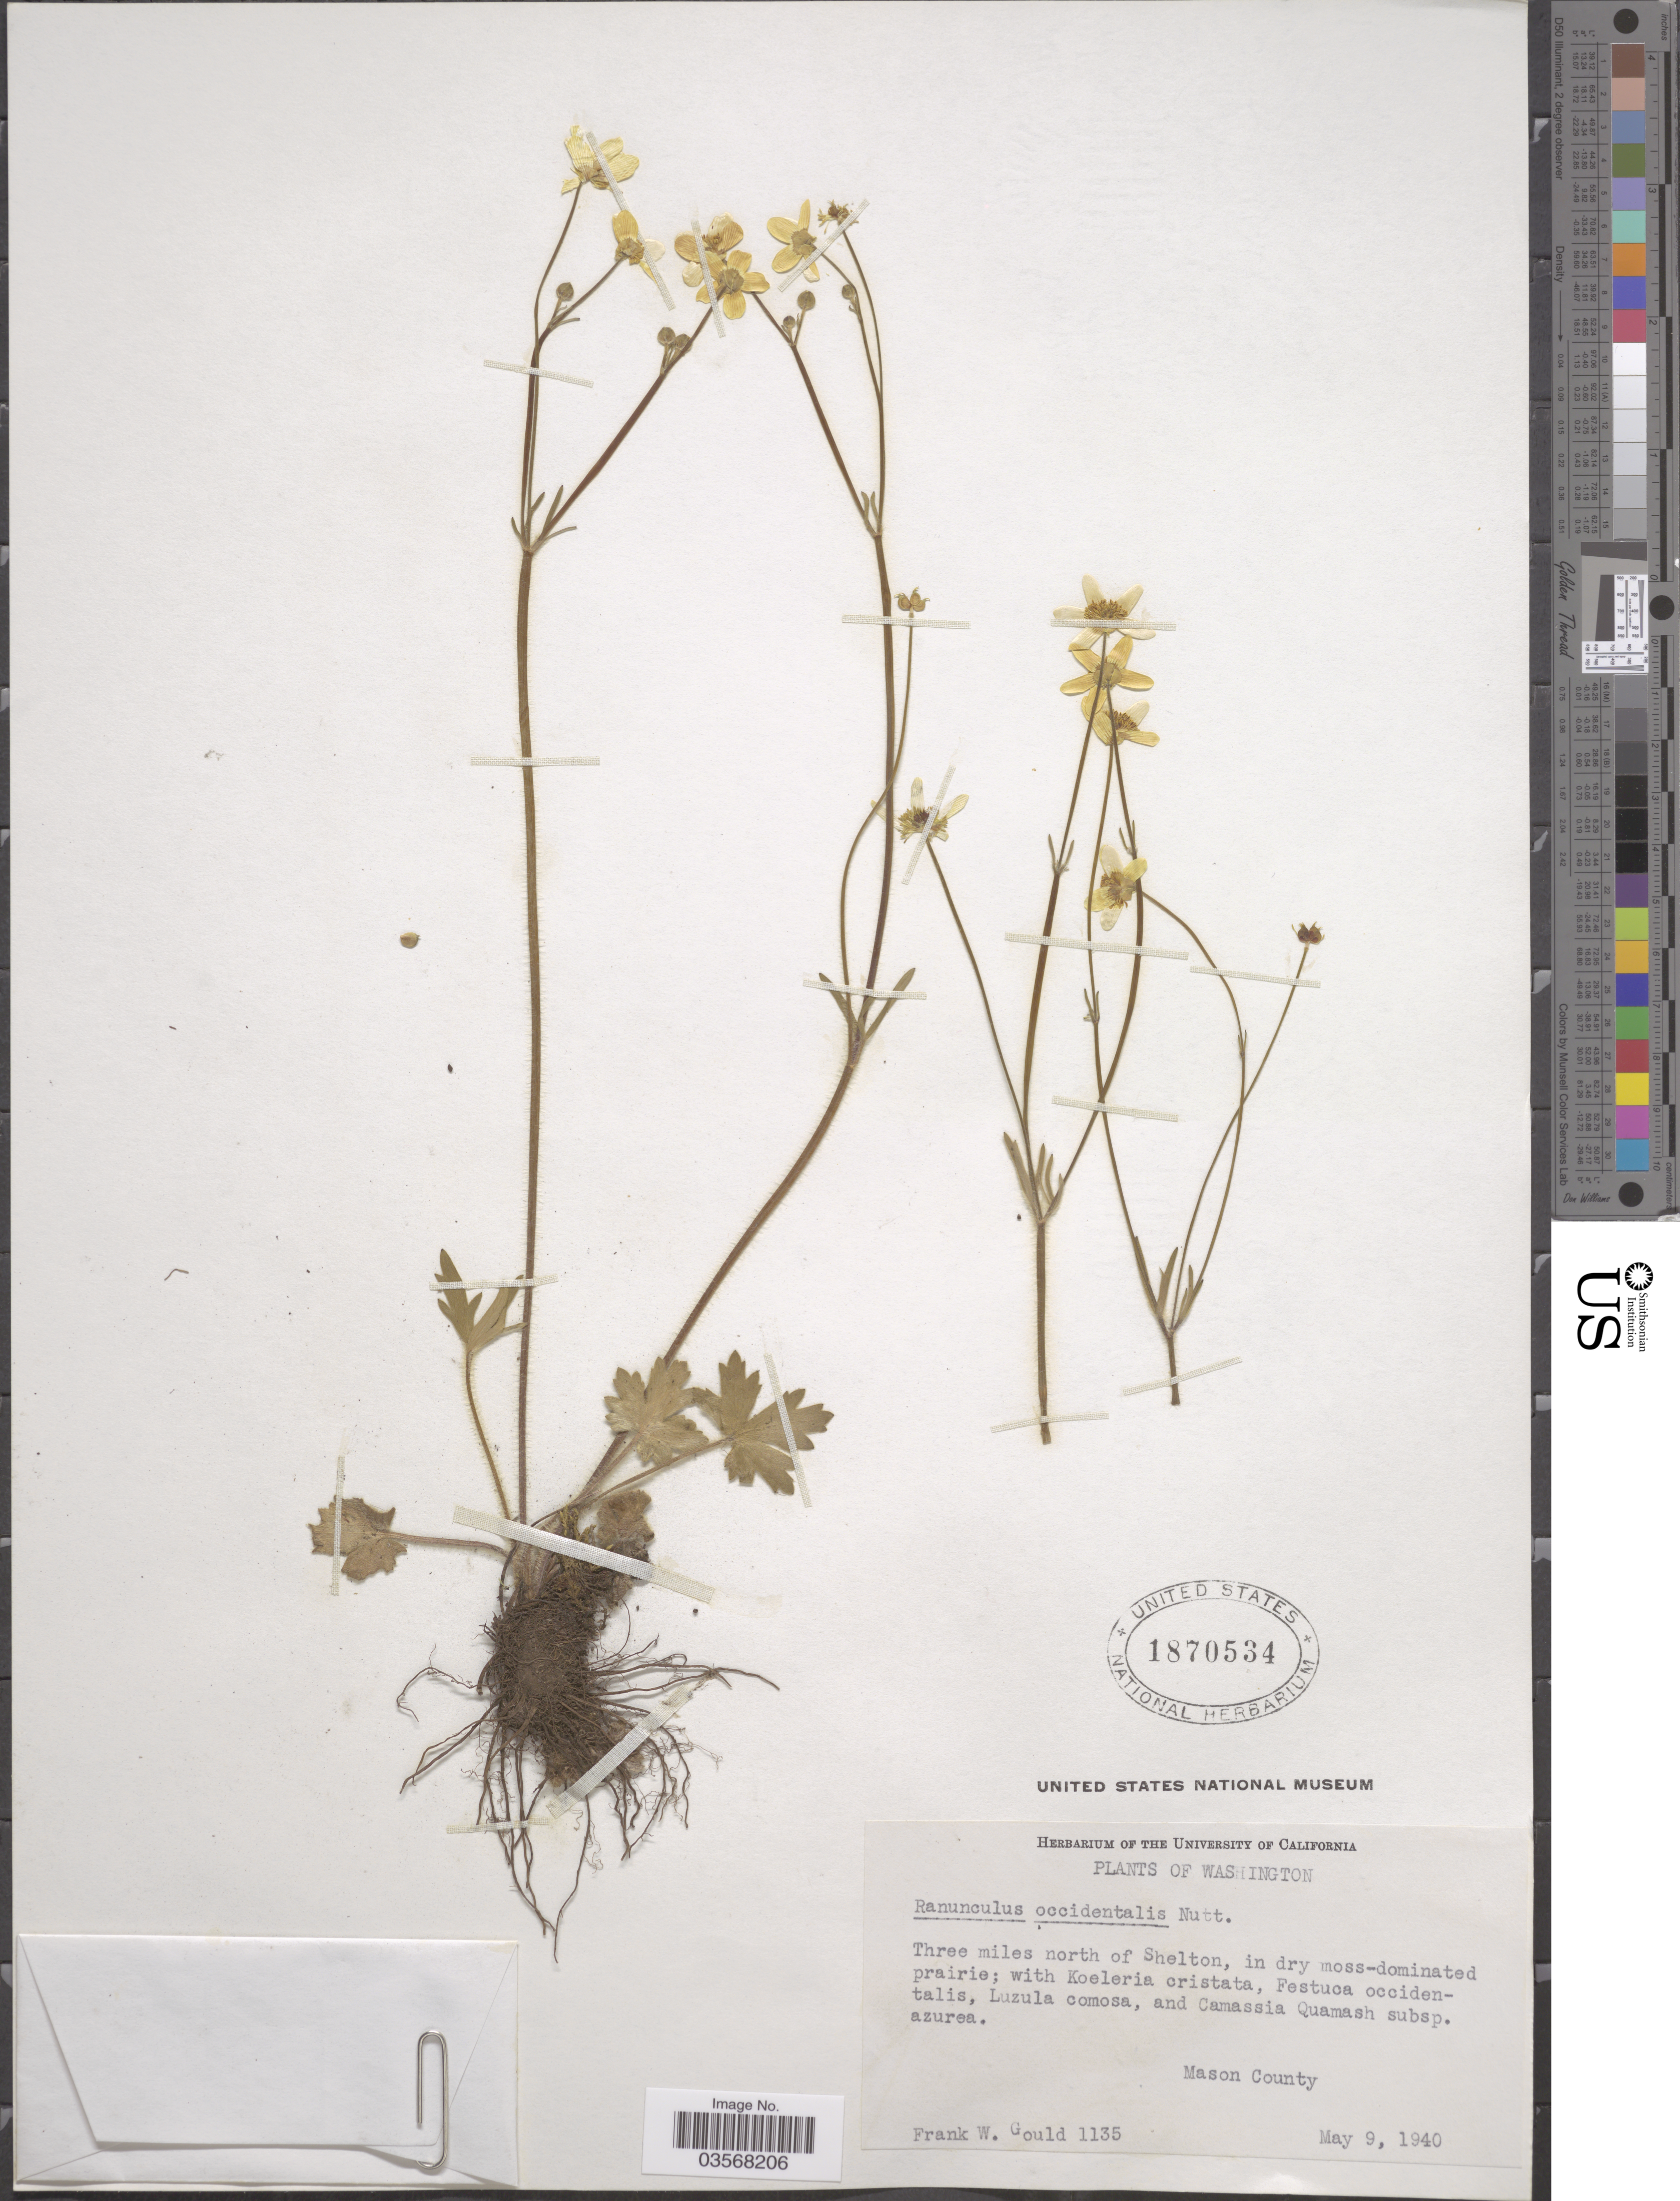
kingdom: Plantae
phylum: Tracheophyta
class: Magnoliopsida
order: Ranunculales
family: Ranunculaceae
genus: Ranunculus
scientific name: Ranunculus occidentalis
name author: Nutt.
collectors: F. W. Gould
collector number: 1135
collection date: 1940-05-09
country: United States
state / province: Washington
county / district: Mason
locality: Three miles north of Shelton. Mason County.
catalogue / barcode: US 1870534